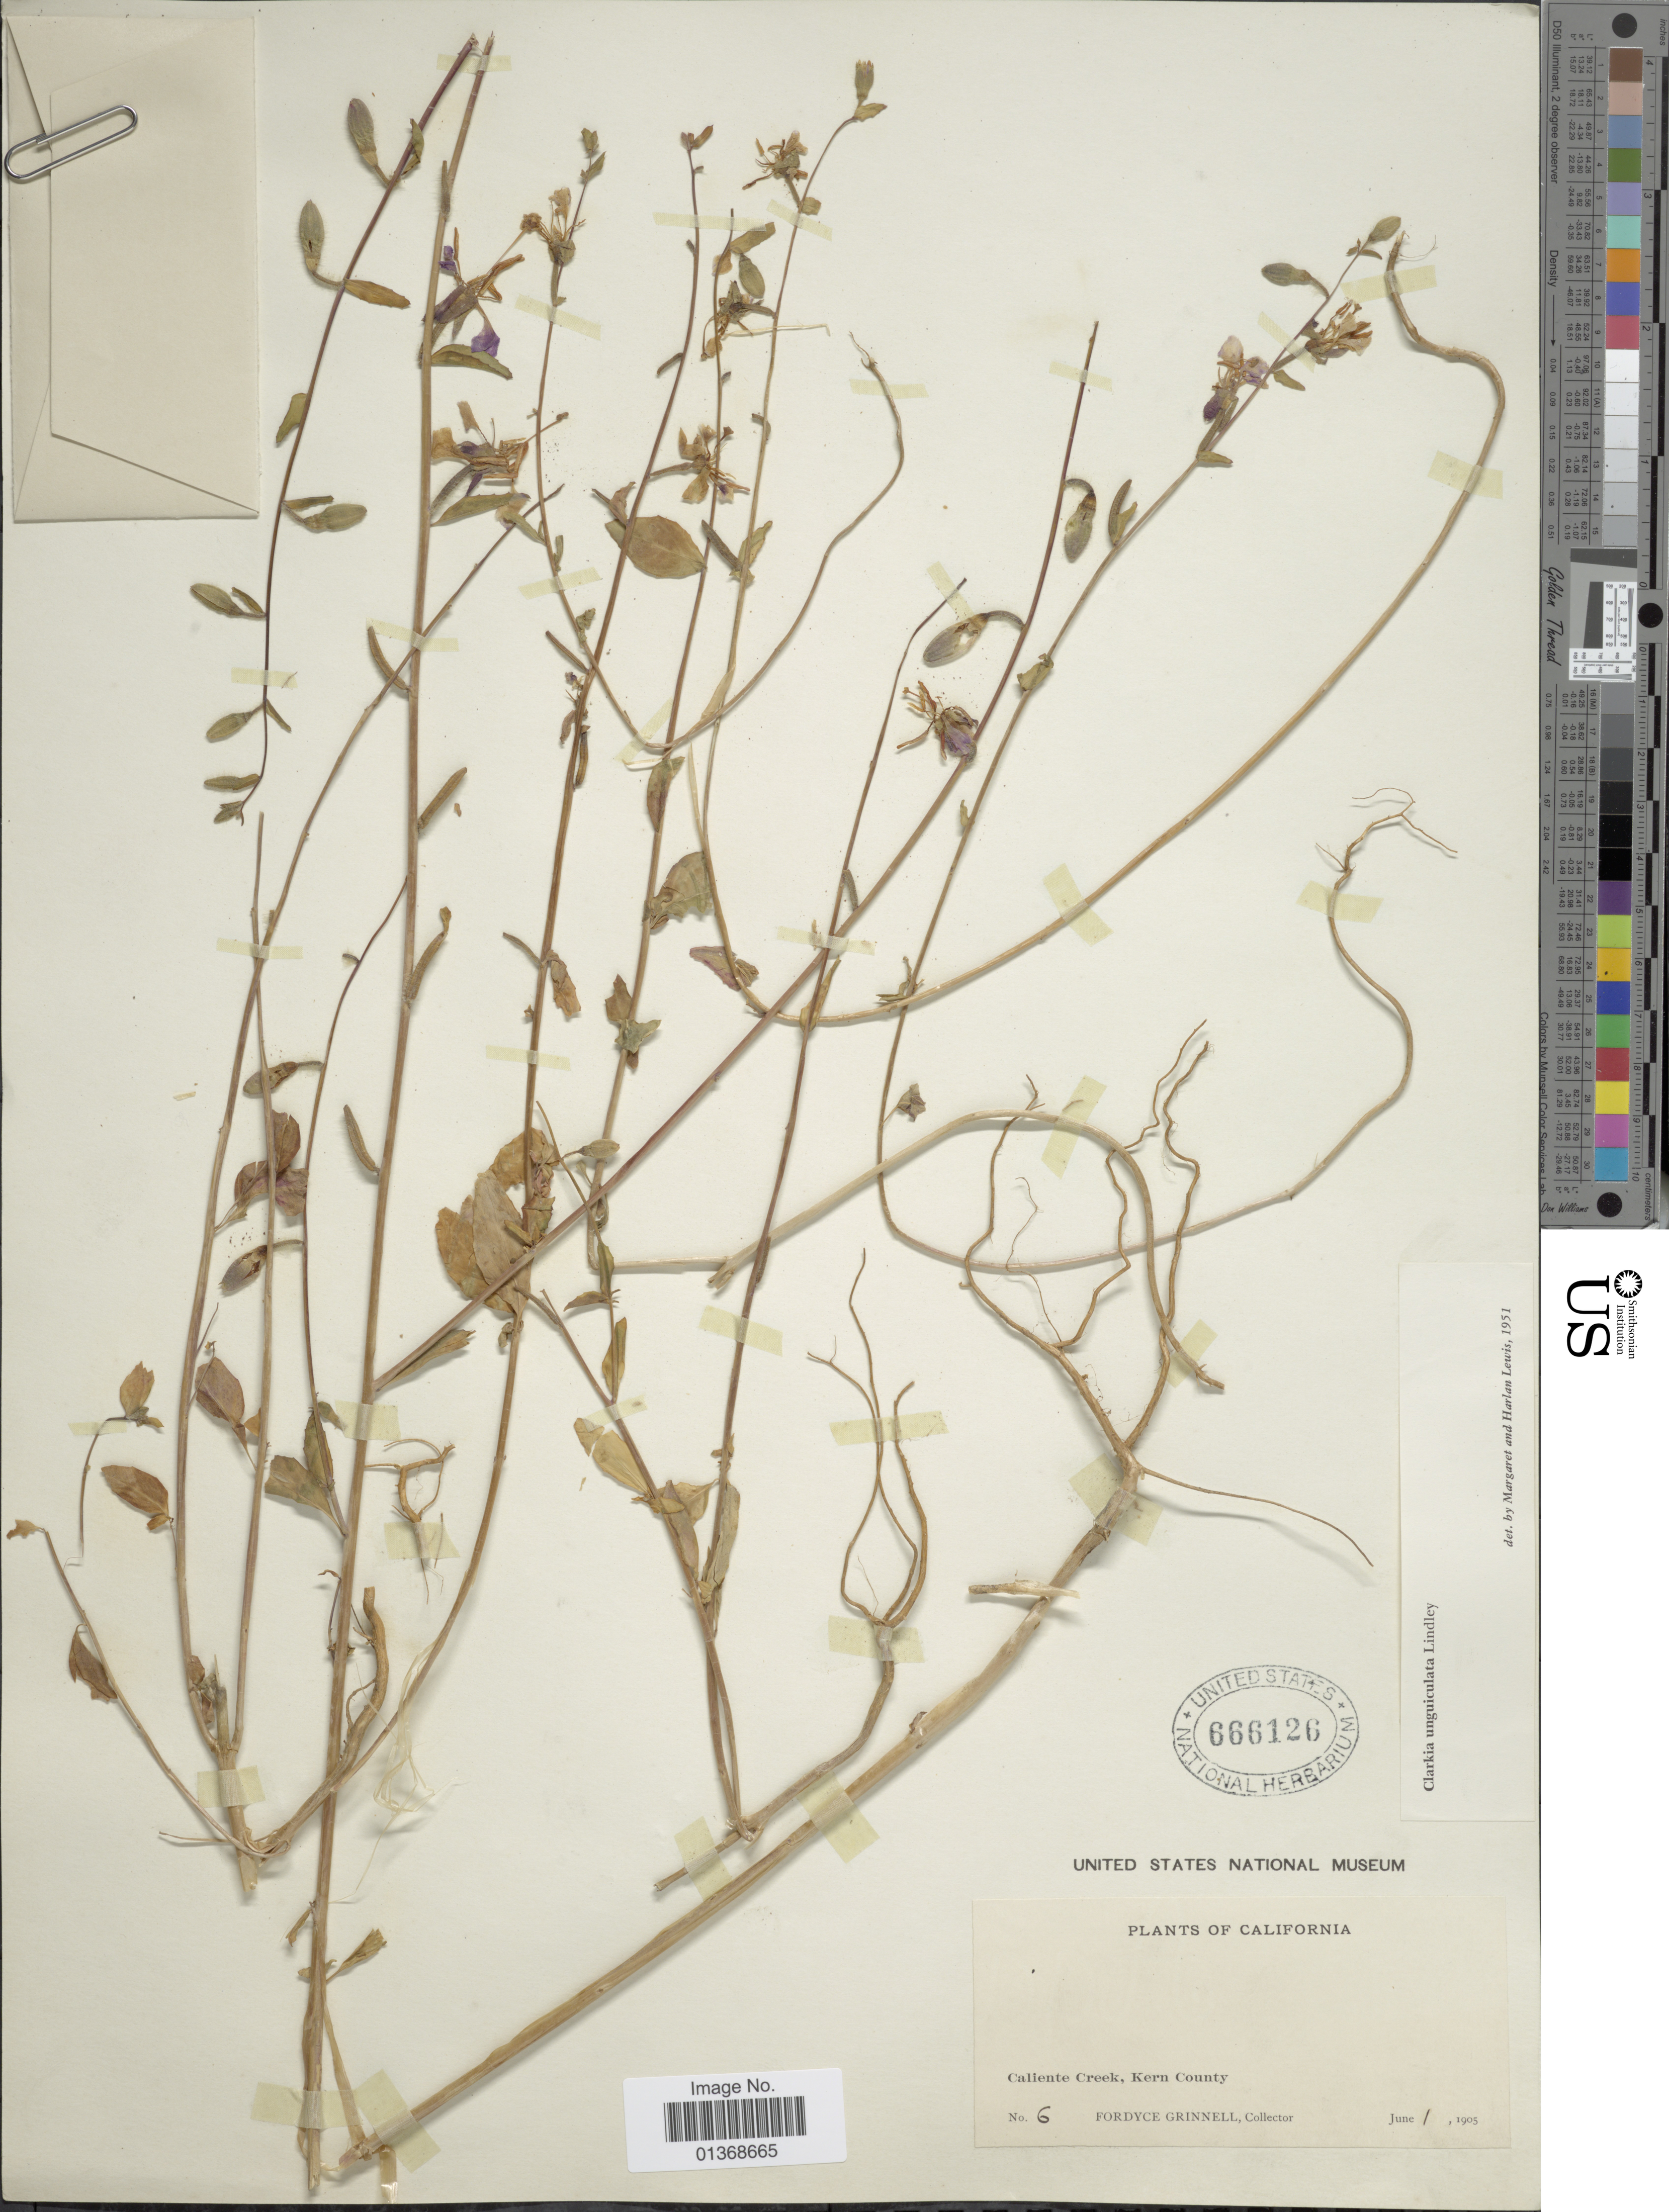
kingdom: Plantae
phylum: Tracheophyta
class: Magnoliopsida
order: Myrtales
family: Onagraceae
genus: Clarkia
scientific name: Clarkia unguiculata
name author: Lindl.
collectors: F. Grinnell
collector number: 6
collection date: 1905-06-01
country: United States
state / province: California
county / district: Kern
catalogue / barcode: US 666126